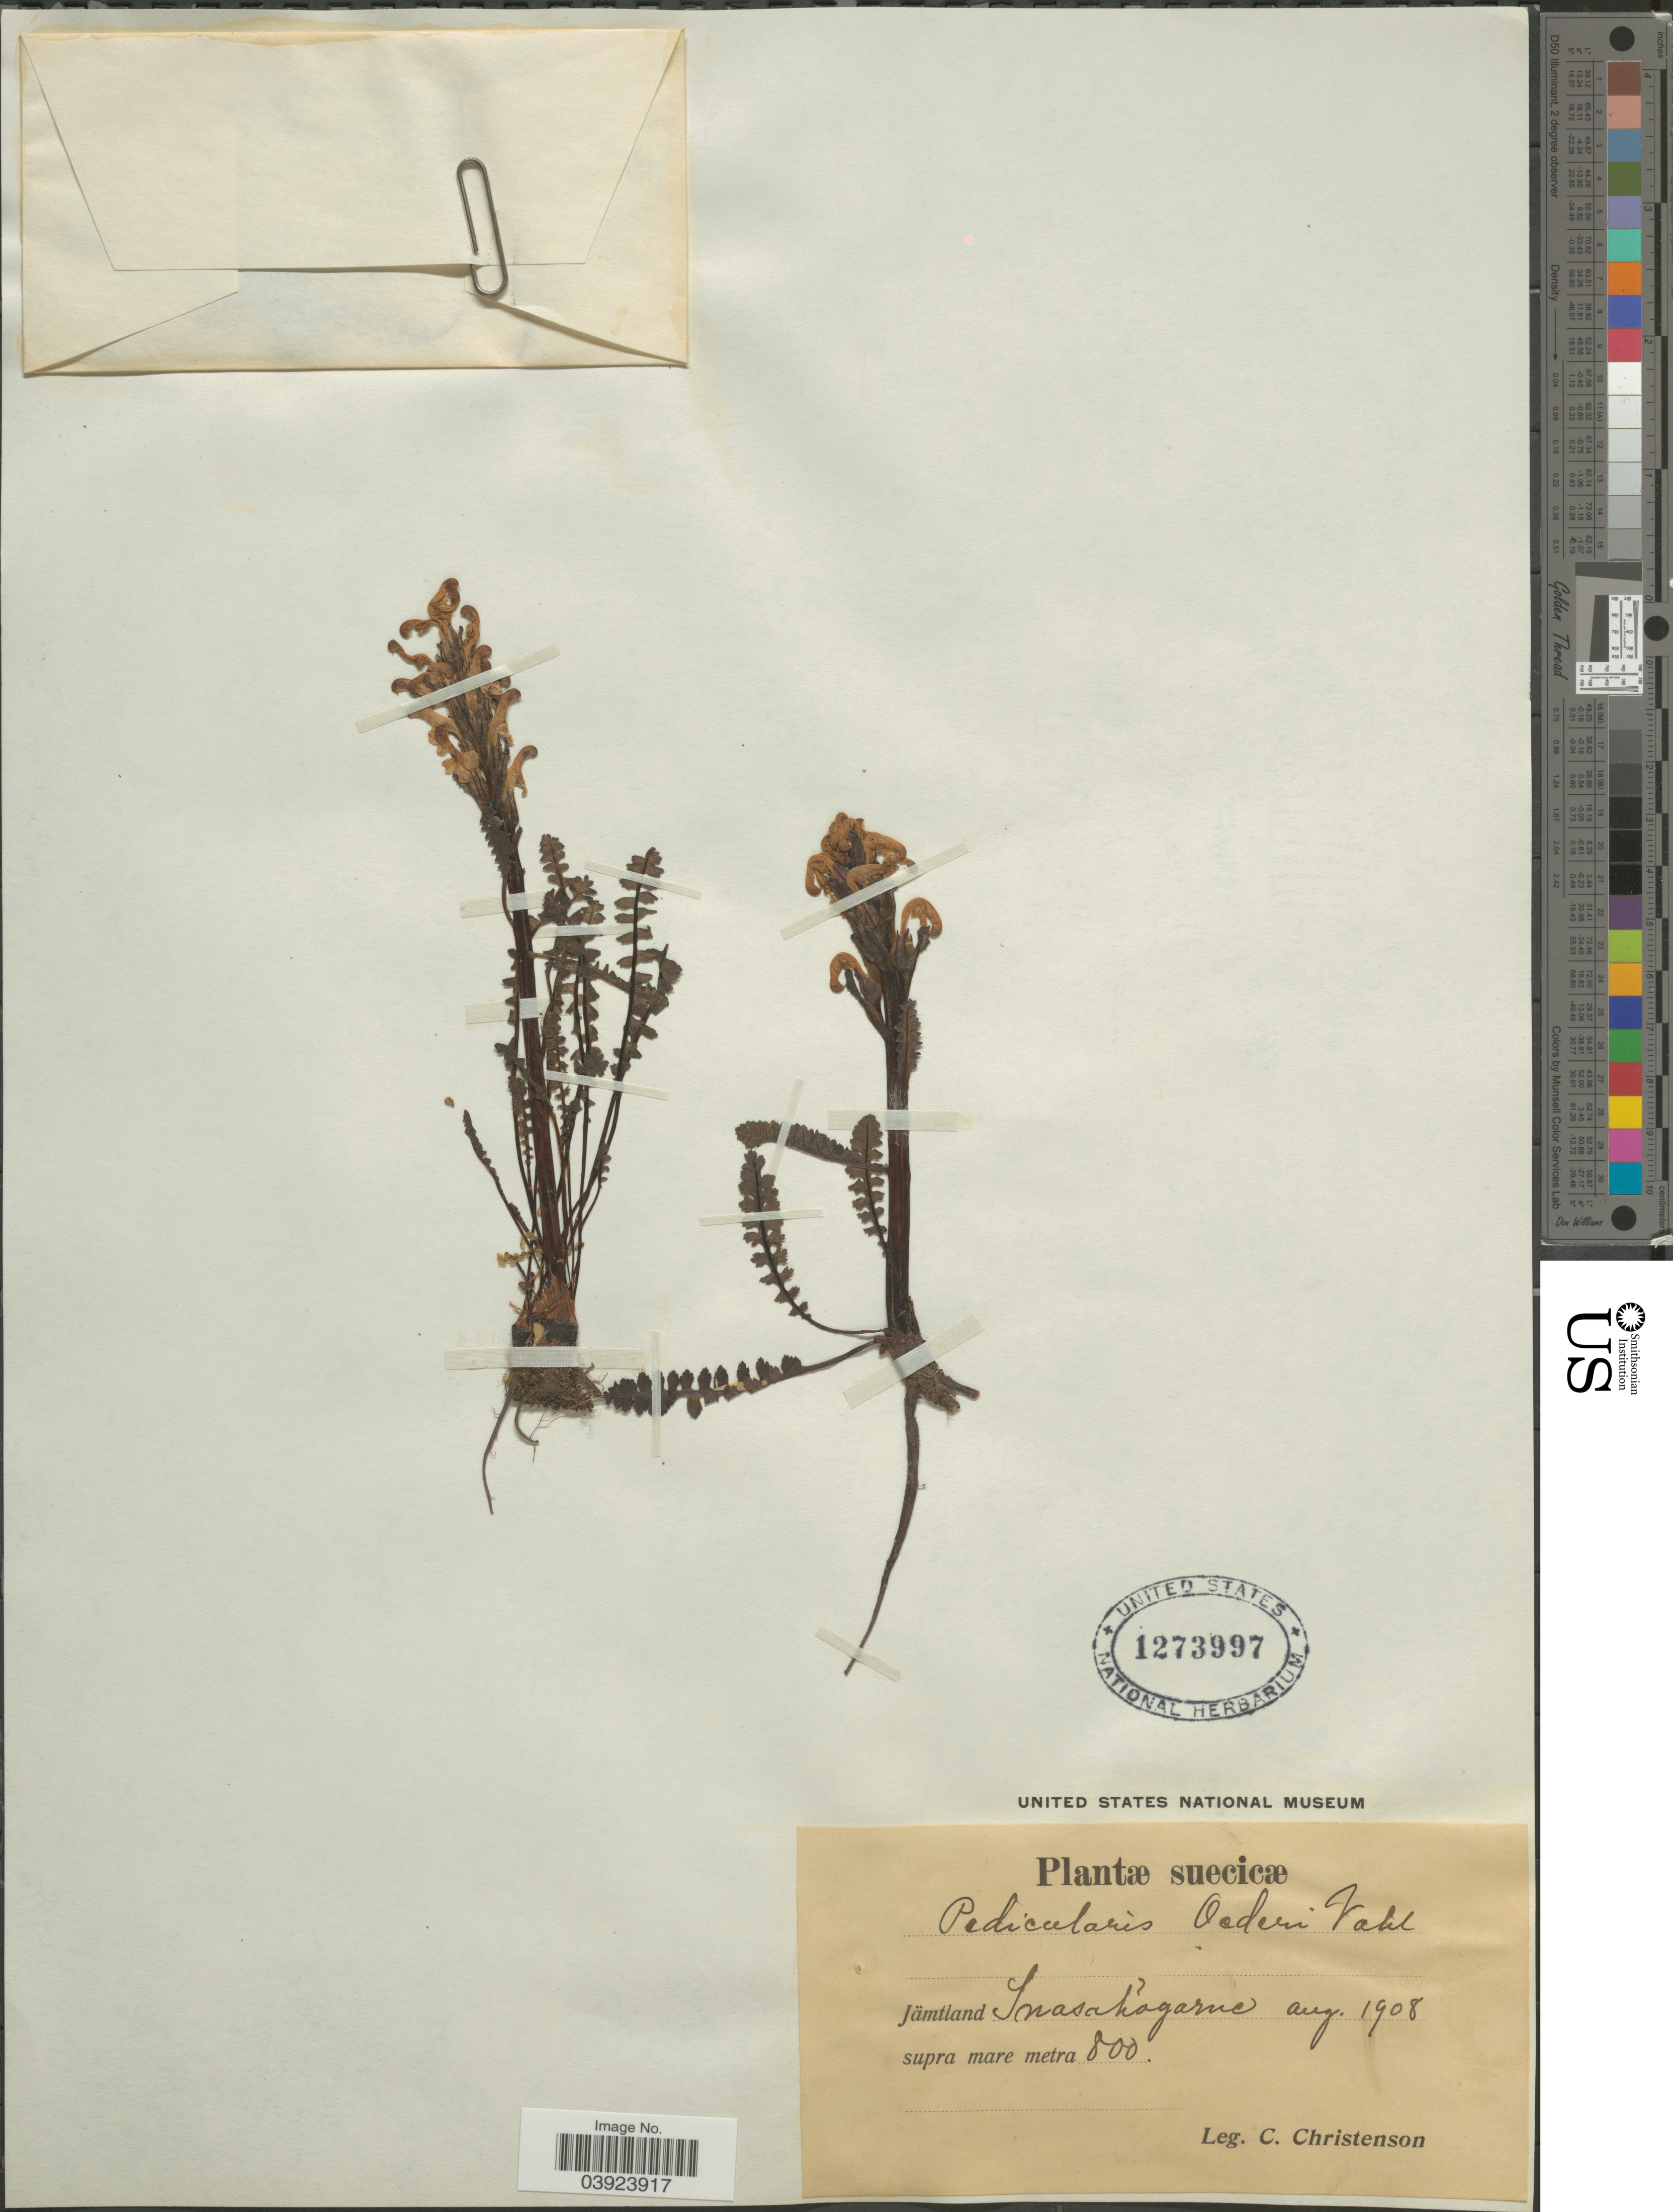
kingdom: Plantae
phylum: Tracheophyta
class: Magnoliopsida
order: Lamiales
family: Orobanchaceae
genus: Pedicularis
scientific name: Pedicularis oederi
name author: Vahl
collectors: C. Christenson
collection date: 1908-08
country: Sweden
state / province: Jämtland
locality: Suecicæ. Jämtland. Snasahögarna.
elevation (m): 800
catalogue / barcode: US 1273997